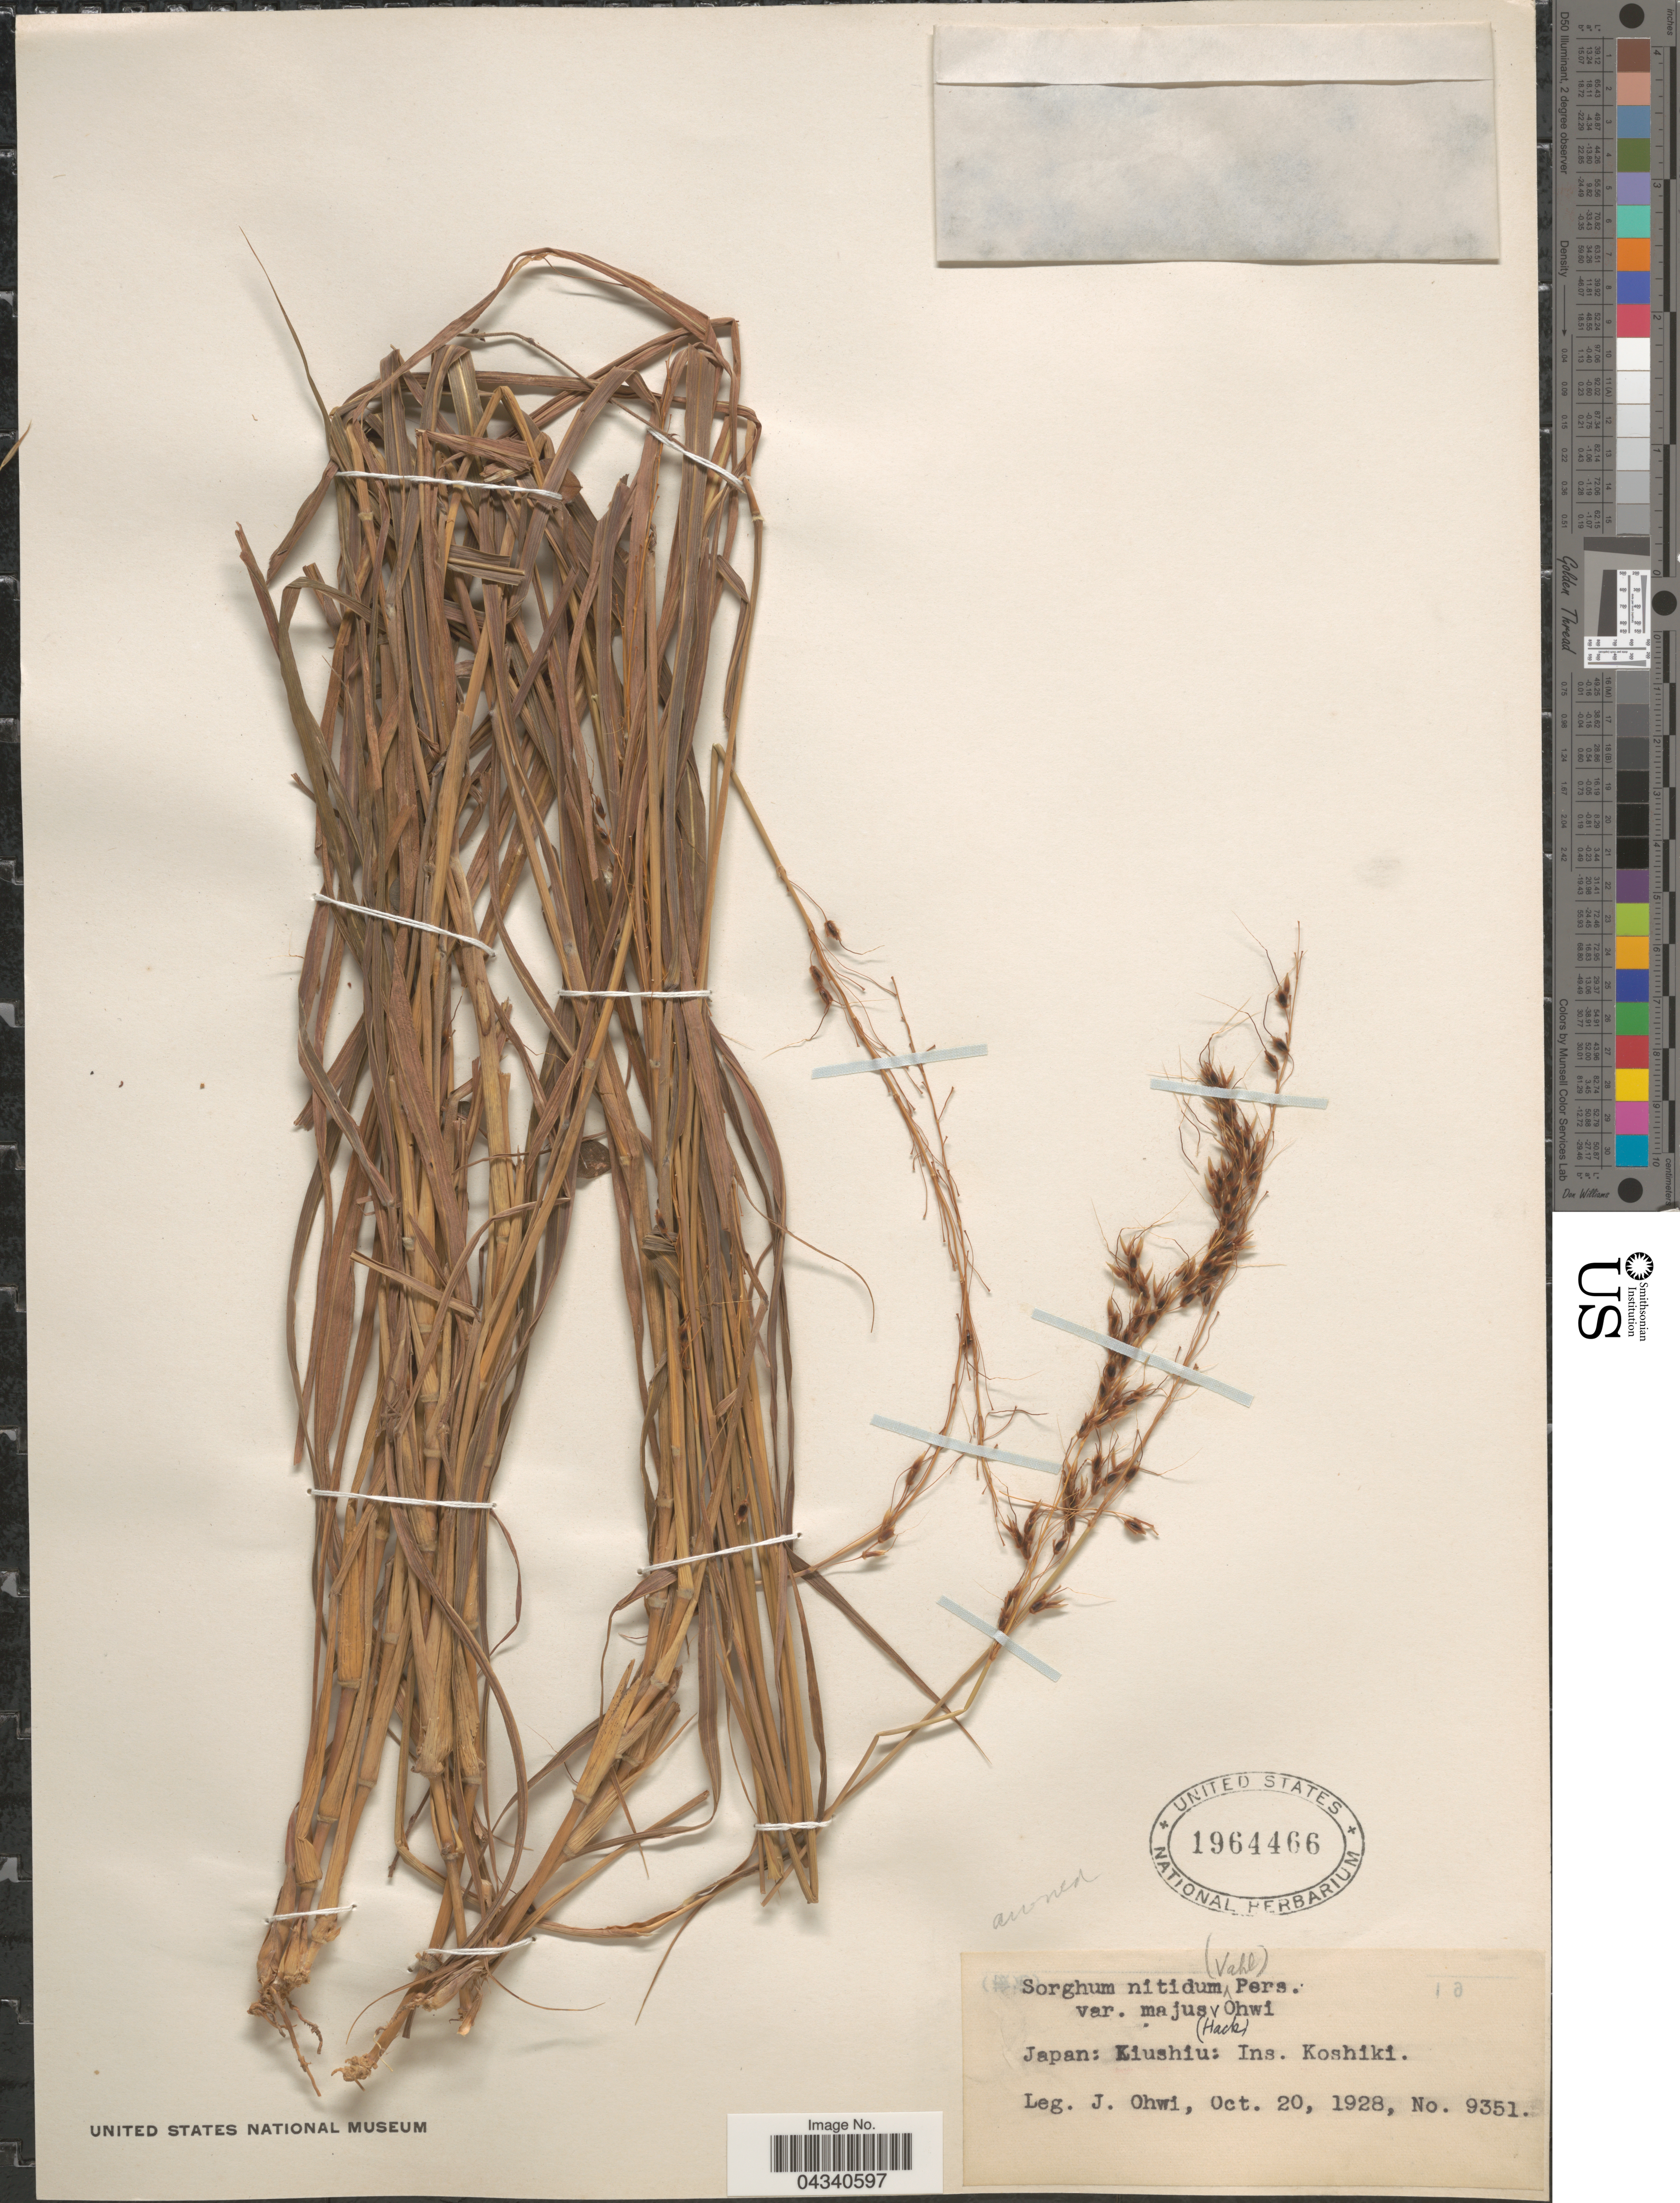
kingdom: Plantae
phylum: Tracheophyta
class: Liliopsida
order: Poales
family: Poaceae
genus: Sorghum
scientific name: Sorghum nitidum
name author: (Vahl) Pers.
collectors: J. Ohwi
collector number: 9351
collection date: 1928-10-20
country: Japan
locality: Kiushiu: Ins. Koshiki.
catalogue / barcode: US 1964466